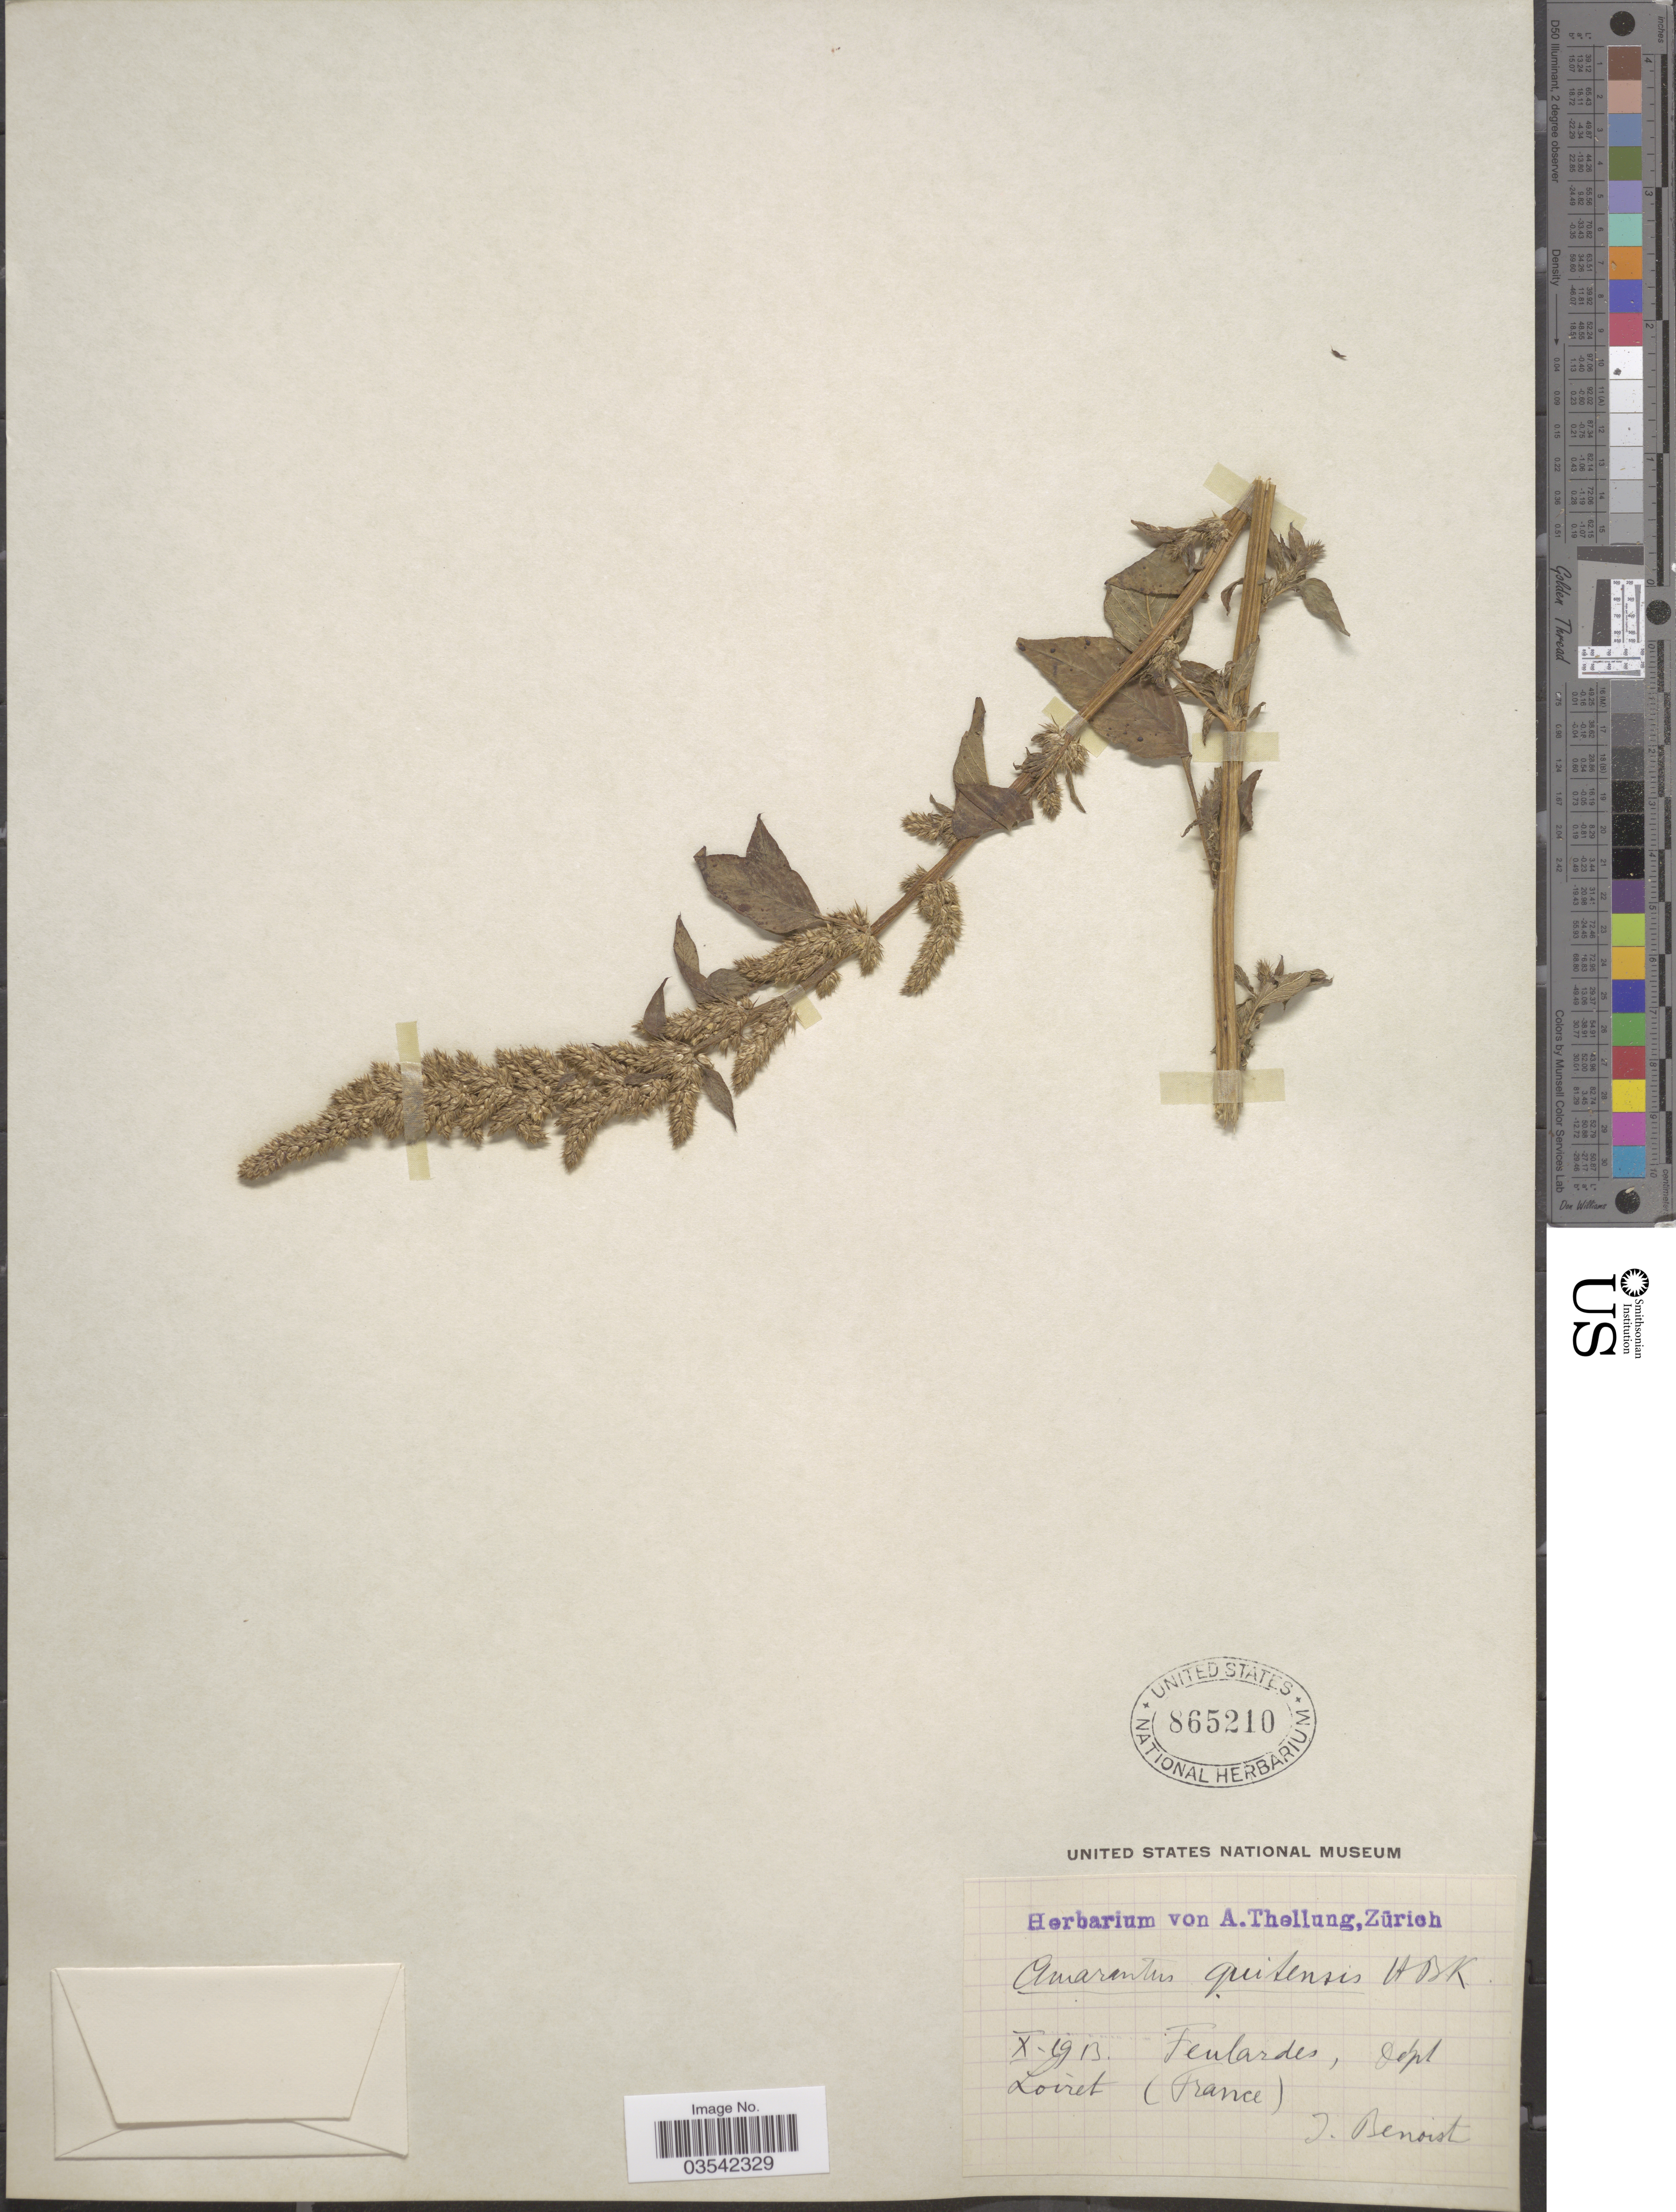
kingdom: Plantae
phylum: Tracheophyta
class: Magnoliopsida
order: Caryophyllales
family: Amaranthaceae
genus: Amaranthus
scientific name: Amaranthus quitensis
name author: Kunth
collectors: J. Benoist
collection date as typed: Transcribed d/m/y: 19/10/13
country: France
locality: Fenlardes, Dept Loiret.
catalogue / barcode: US 865210